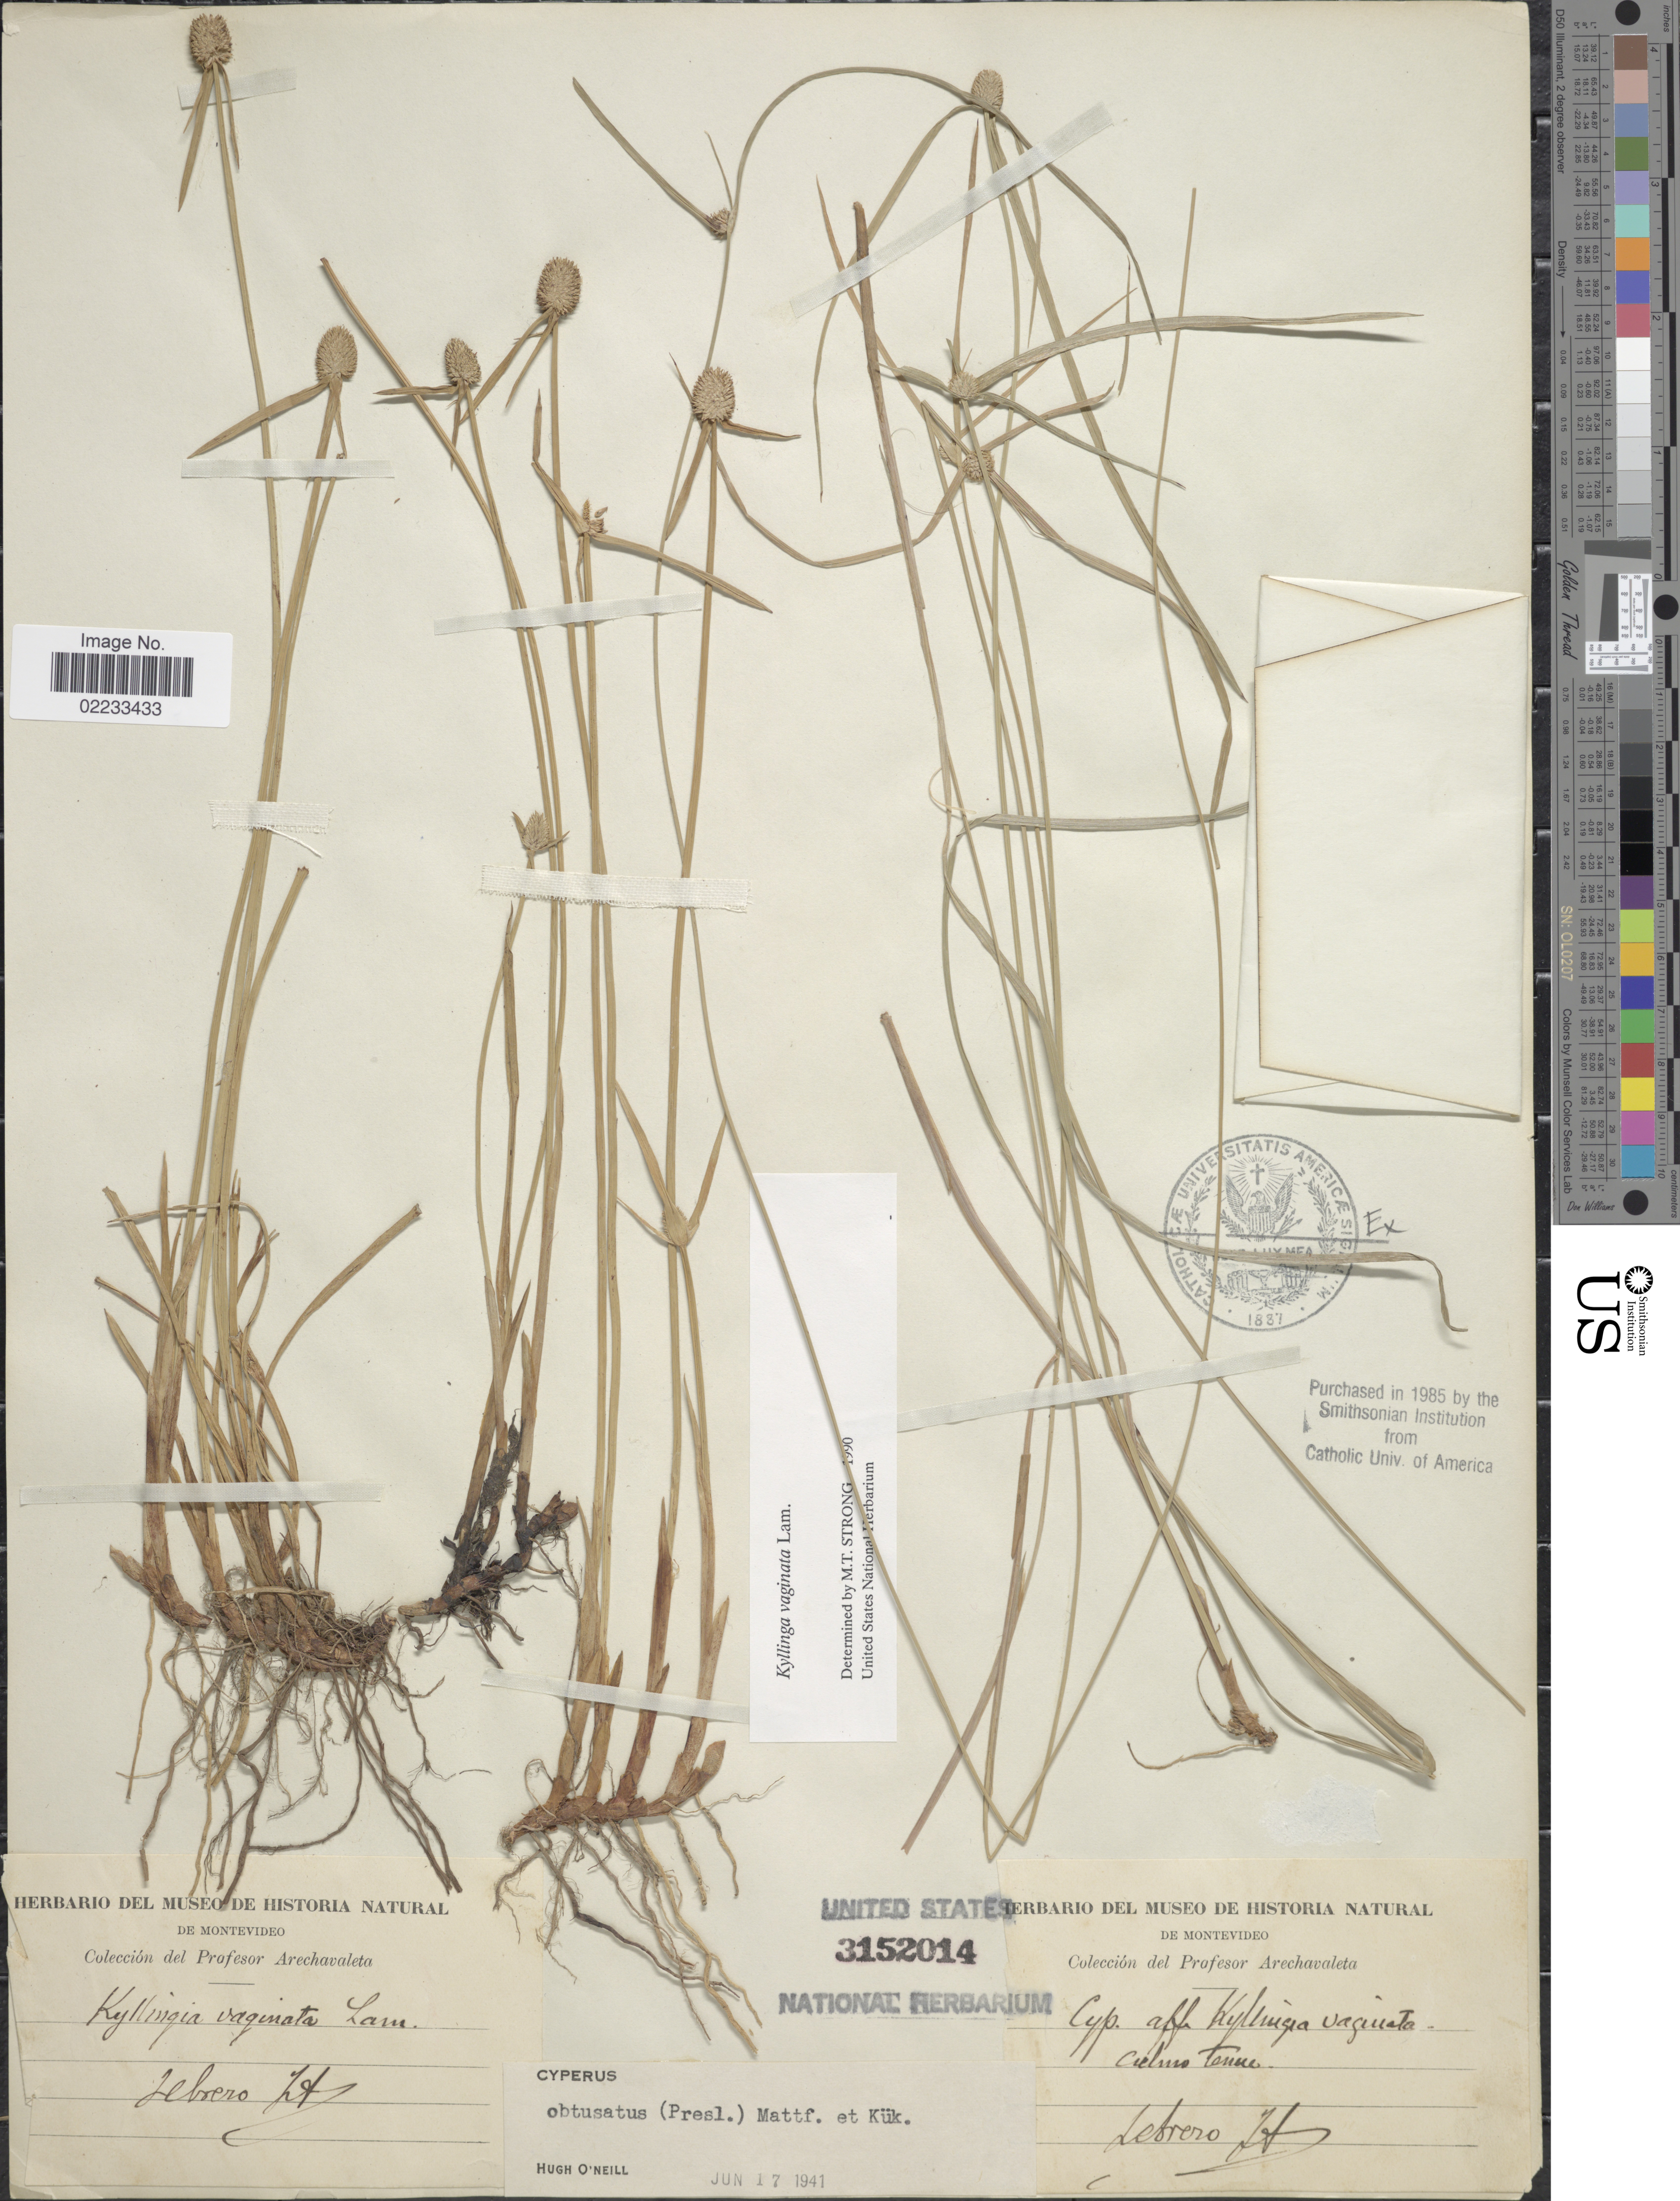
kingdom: Plantae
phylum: Tracheophyta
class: Liliopsida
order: Poales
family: Cyperaceae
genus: Cyperus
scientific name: Cyperus obtusatus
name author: (J. Presl & C. Presl) Mattf. & Kük.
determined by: Strong, M. T., (US), Smithsonian Institution - National Museum of Natural History (UNITED STATES)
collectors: J. Arechavaleta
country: Uruguay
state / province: Montevideo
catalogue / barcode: US 3152014